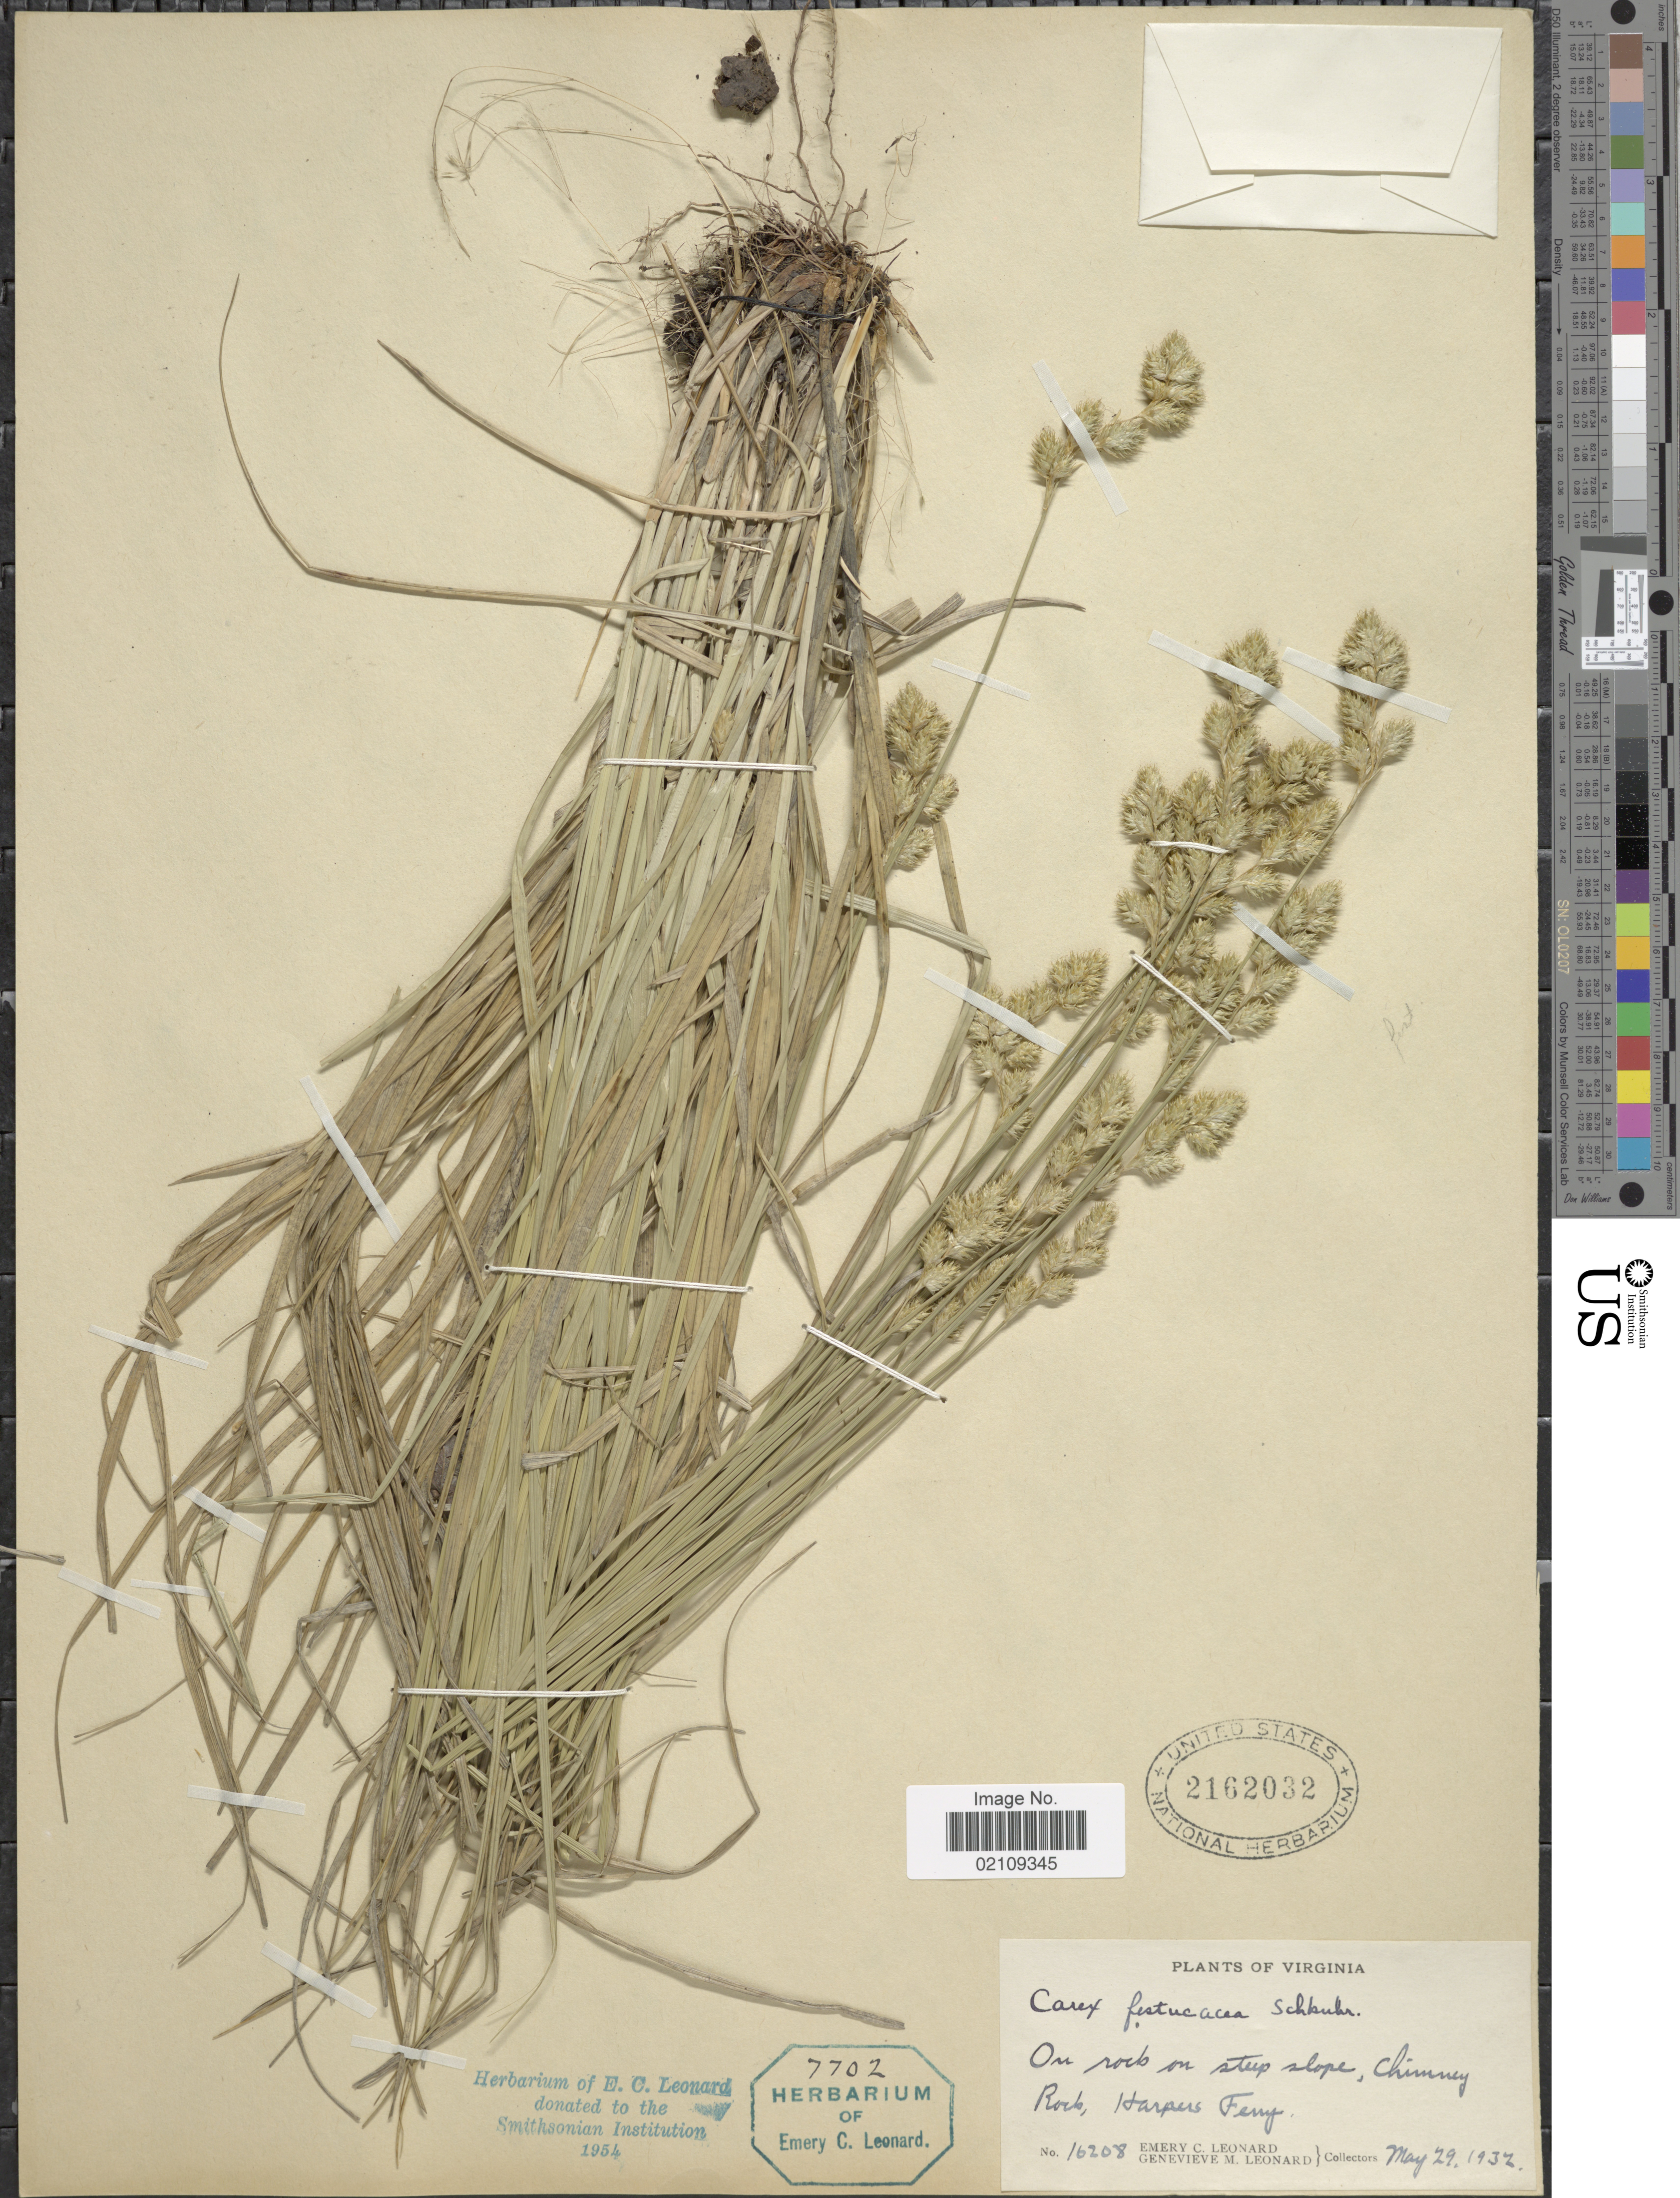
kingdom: Plantae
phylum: Tracheophyta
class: Liliopsida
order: Poales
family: Cyperaceae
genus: Carex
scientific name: Carex festucacea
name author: Willd.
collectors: E. C. Leonard & G. M. Leonard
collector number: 16208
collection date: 1932-05-29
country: United States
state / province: Virginia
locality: On rock on steep slope, Chimney Rock, Harpers Ferry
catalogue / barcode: US 2162032